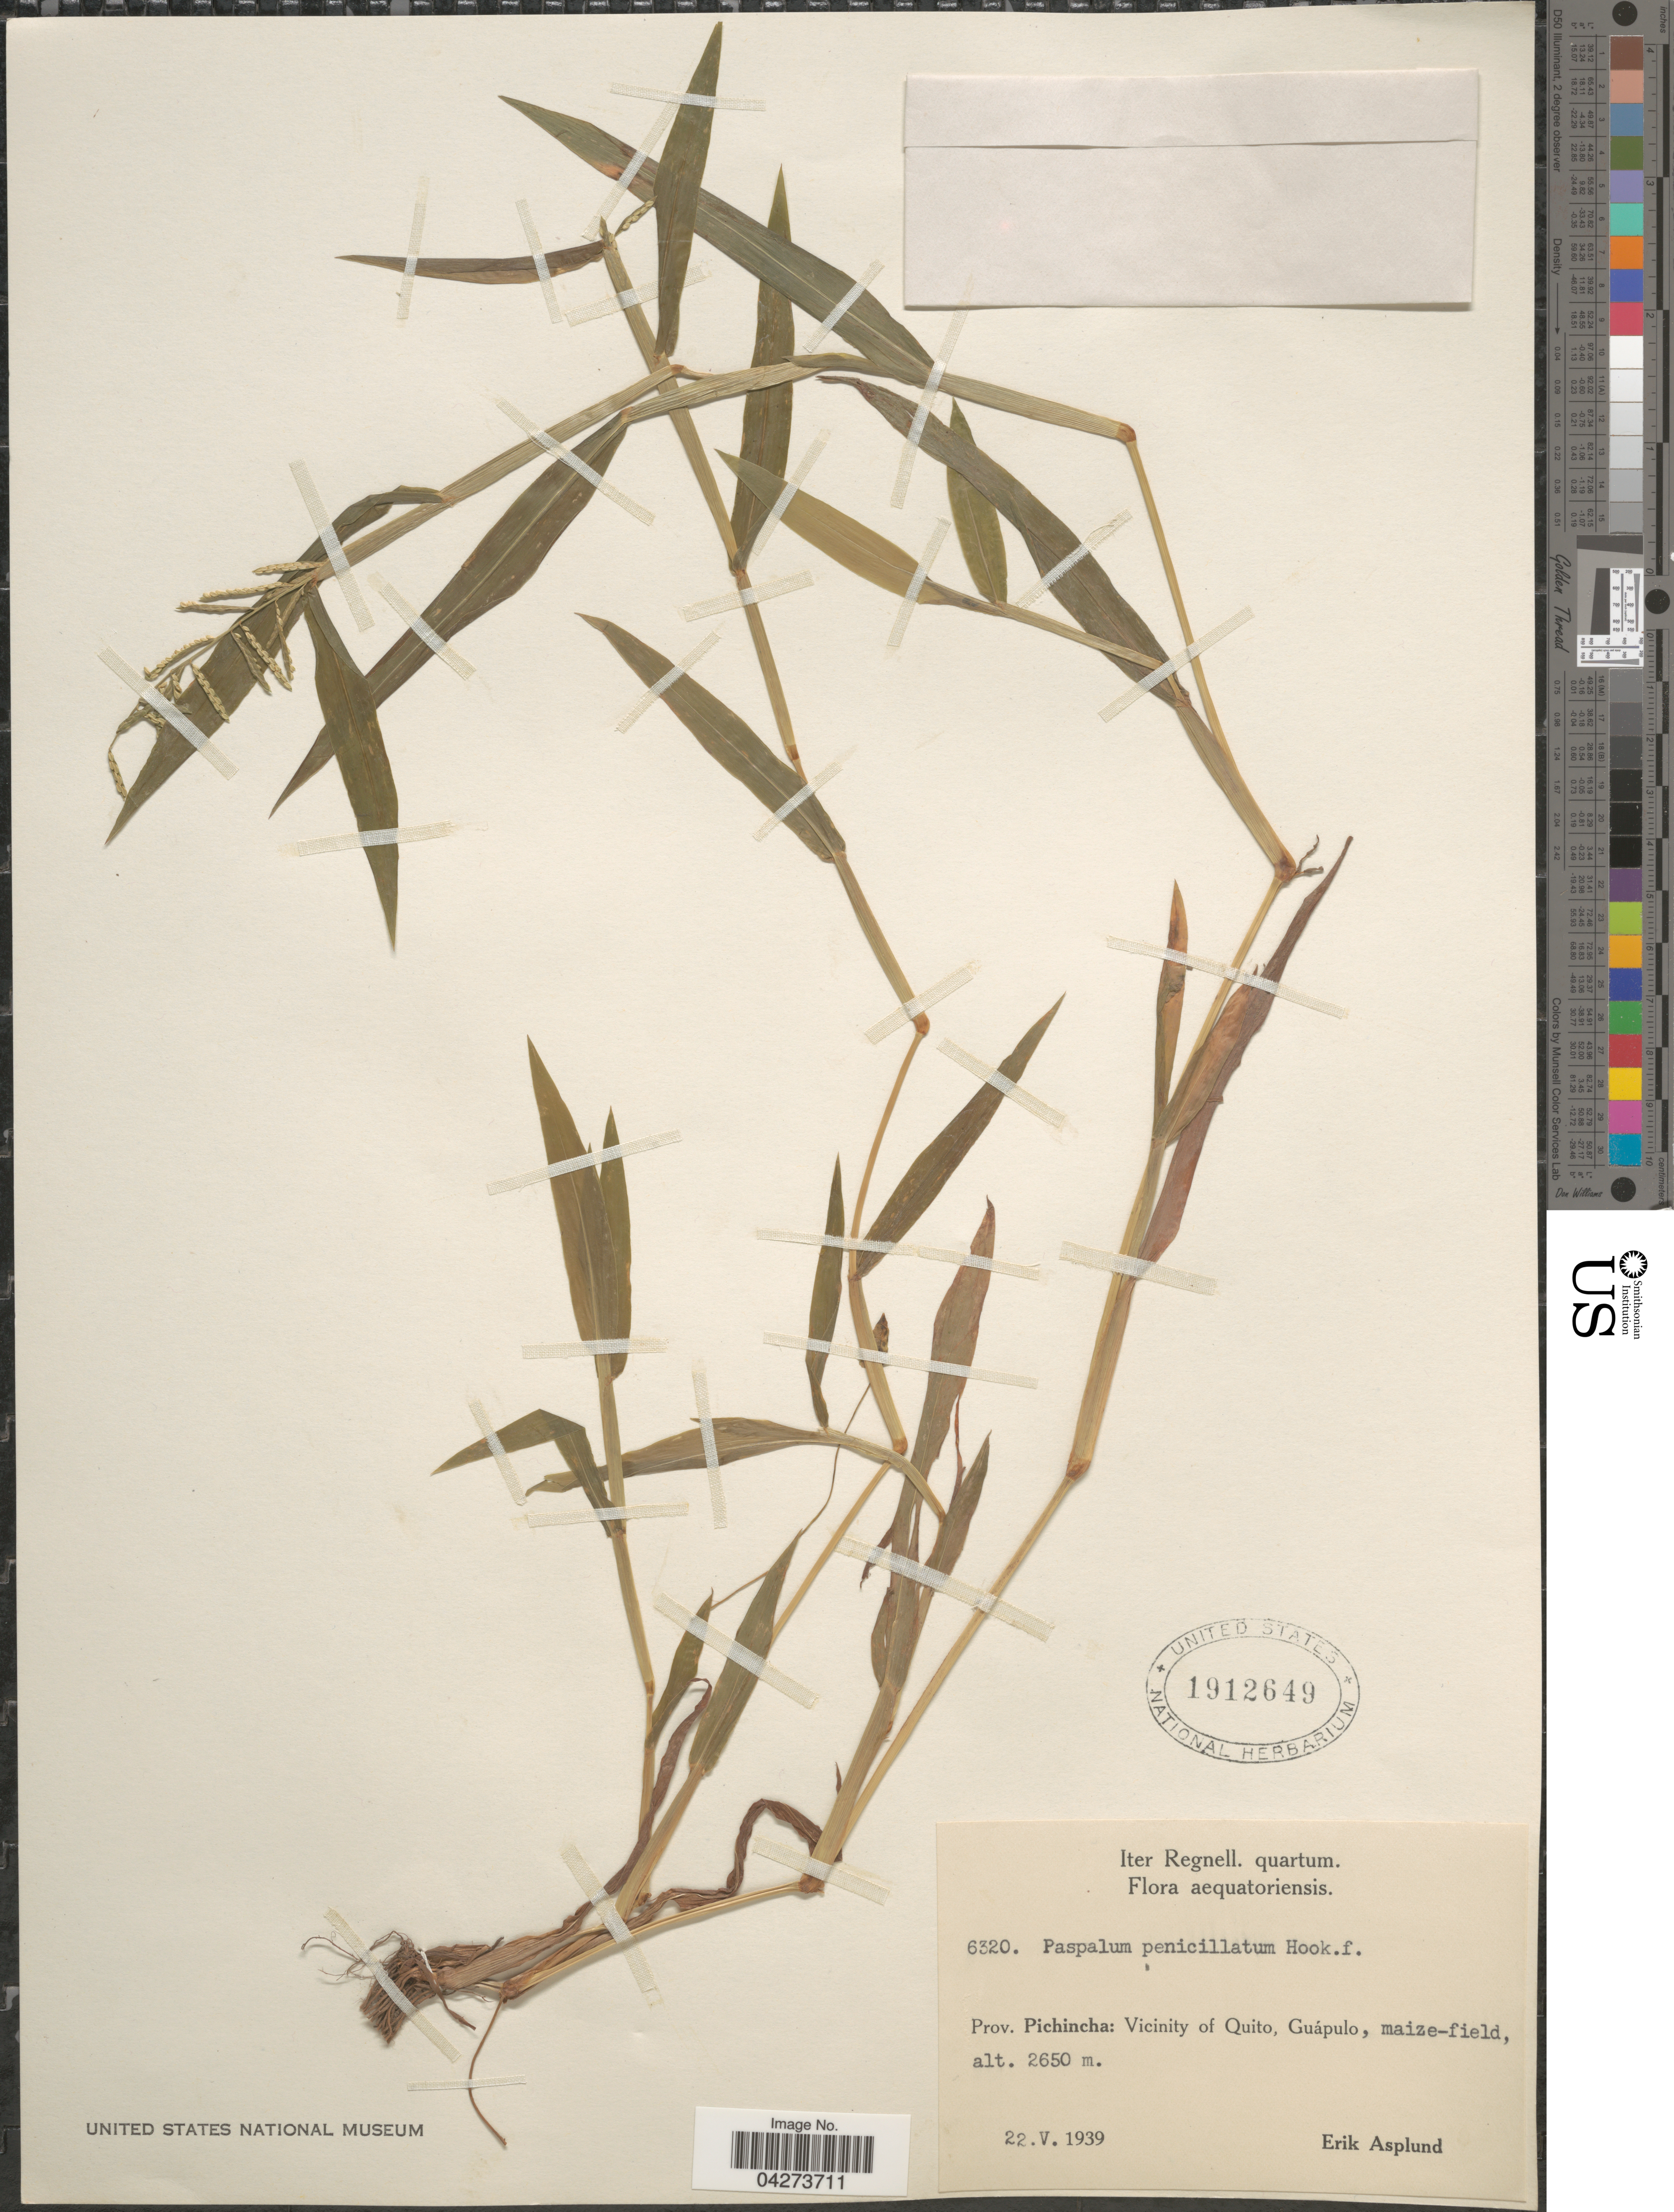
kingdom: Plantae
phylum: Tracheophyta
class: Liliopsida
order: Poales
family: Poaceae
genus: Paspalum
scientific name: Paspalum penicillatum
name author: Hook. f.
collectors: E. Asplund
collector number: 6320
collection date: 1939-05-22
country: Ecuador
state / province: Pichincha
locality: Iter Regnell. quartum. Prov. Pichincha: Vicinity of Quito, Guápulo.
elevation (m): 2650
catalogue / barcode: US 1912649